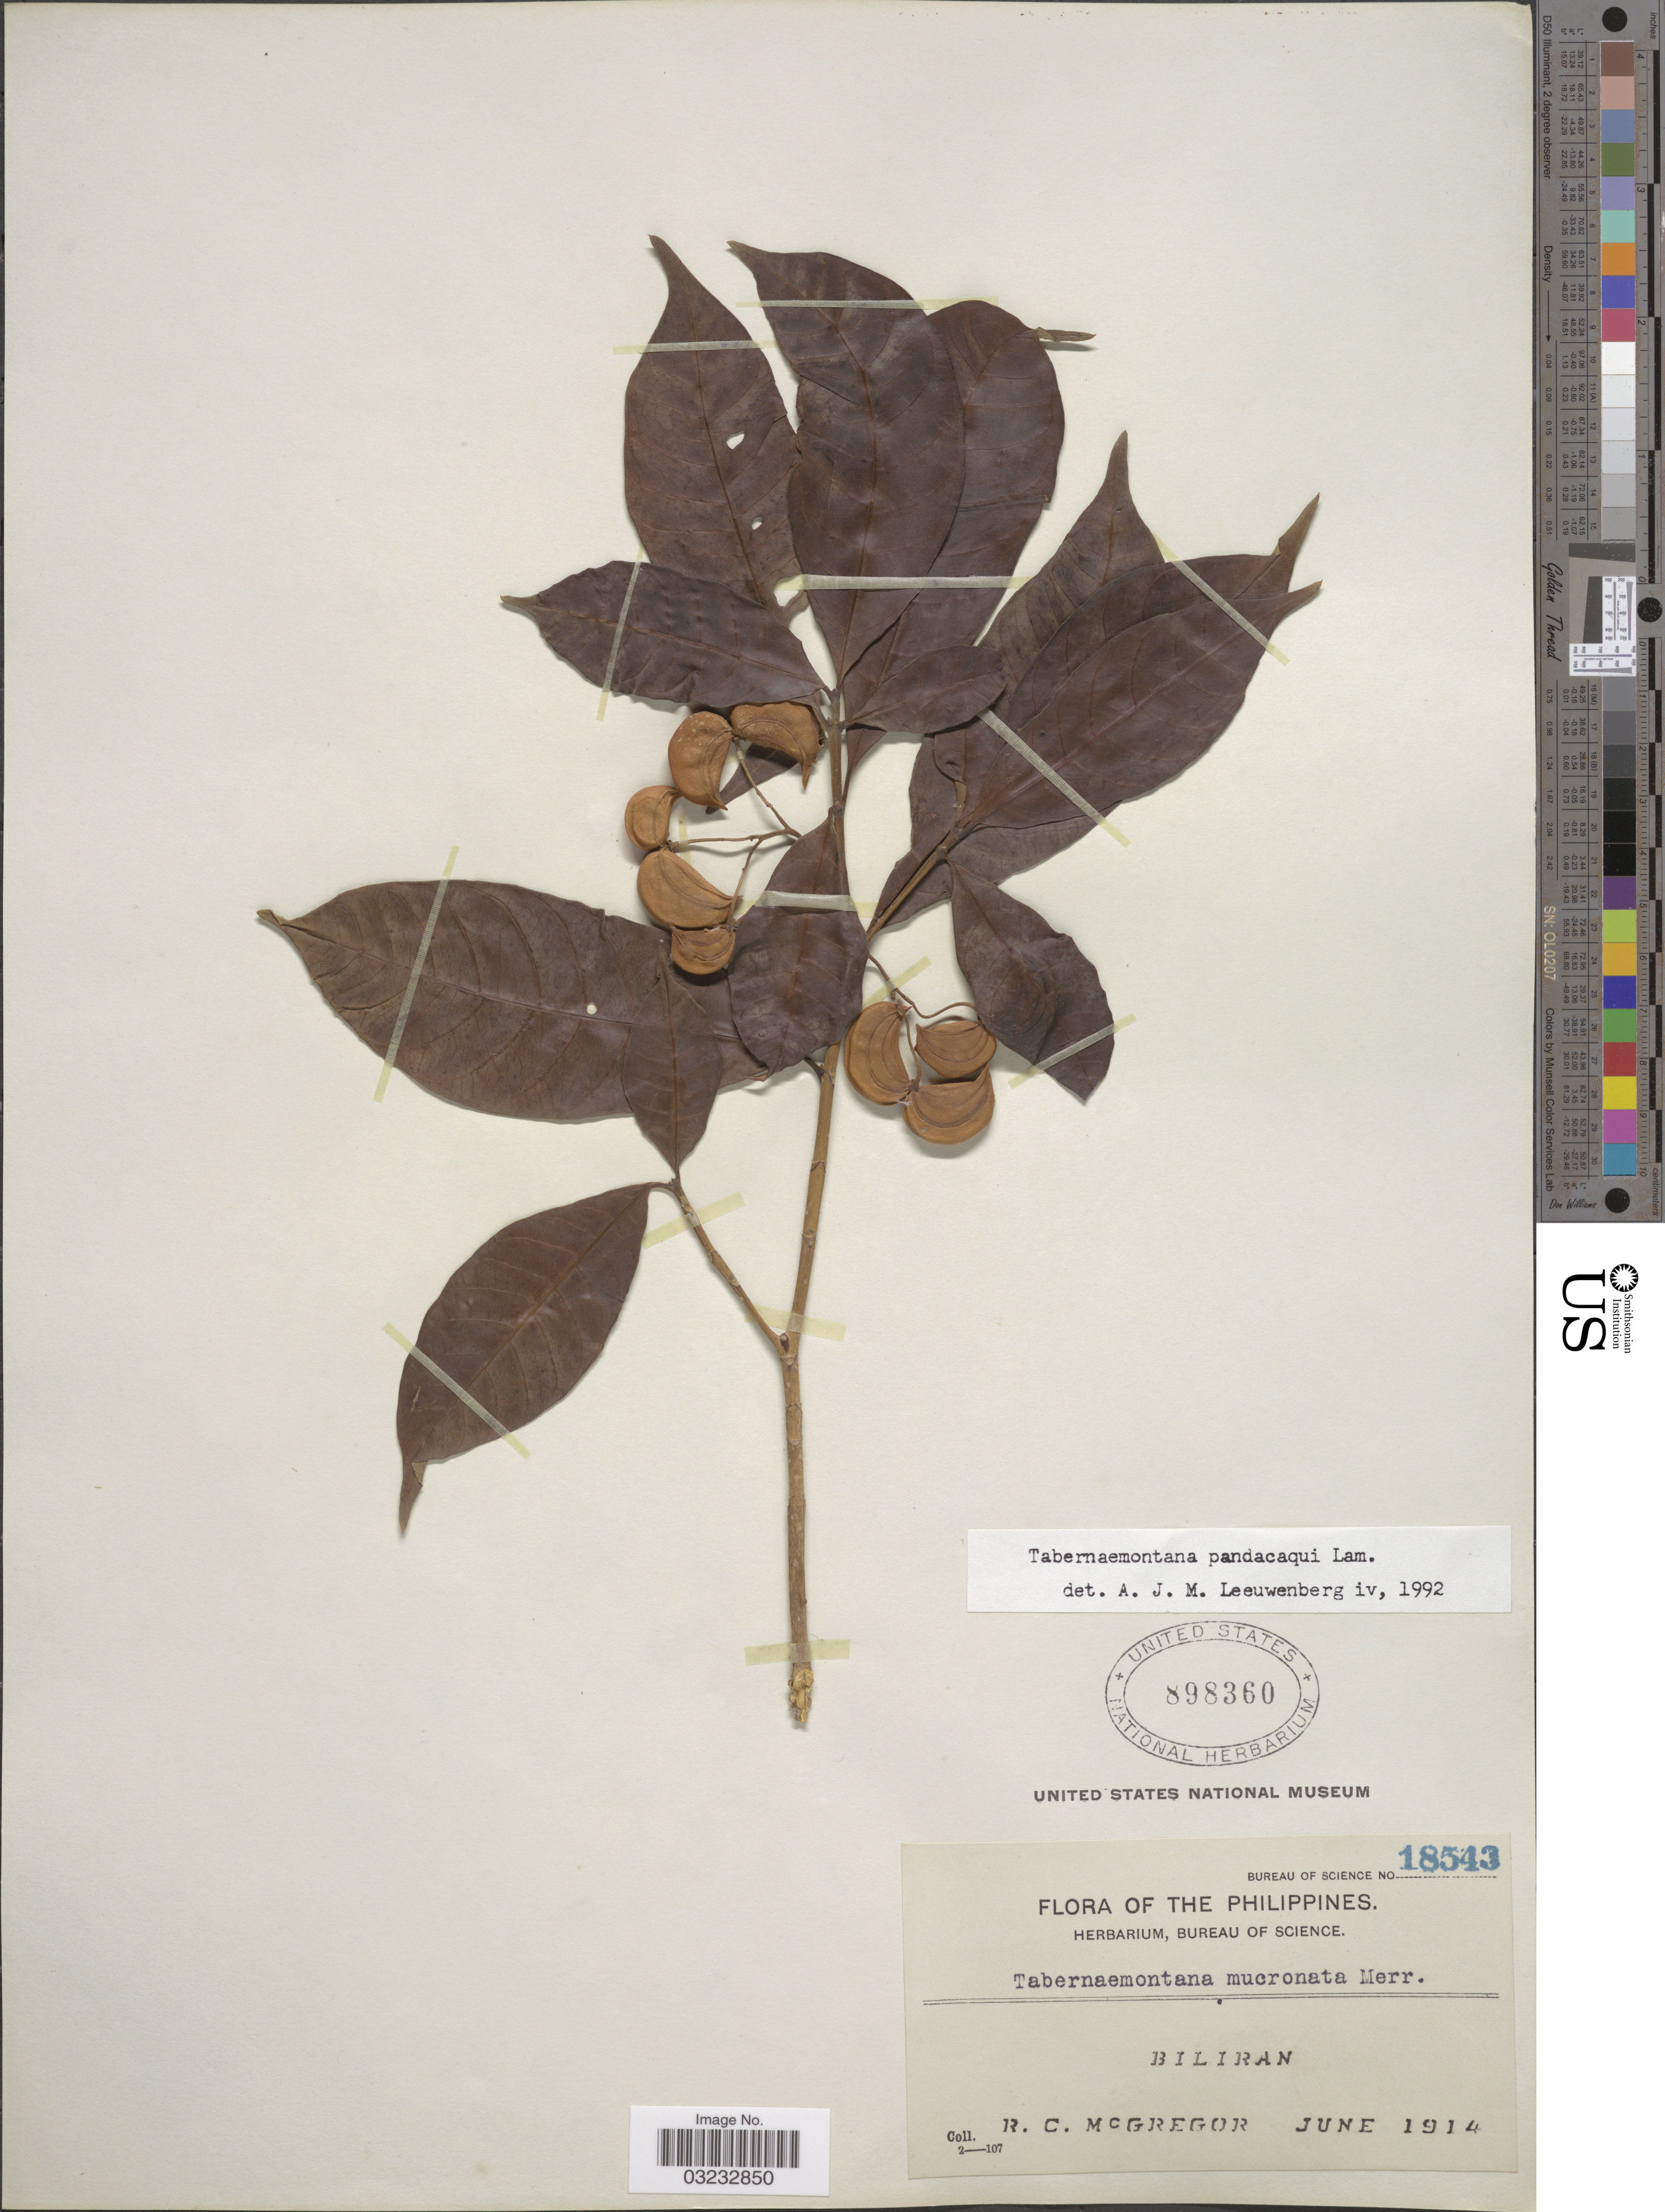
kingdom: Plantae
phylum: Tracheophyta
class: Magnoliopsida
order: Gentianales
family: Apocynaceae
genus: Tabernaemontana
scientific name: Tabernaemontana pandacaqui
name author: Poir.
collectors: R. C. McGregor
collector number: Bureau of Science 18543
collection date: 1914-06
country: Philippines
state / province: Eastern Visayas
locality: Biliran.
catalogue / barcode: US 898360